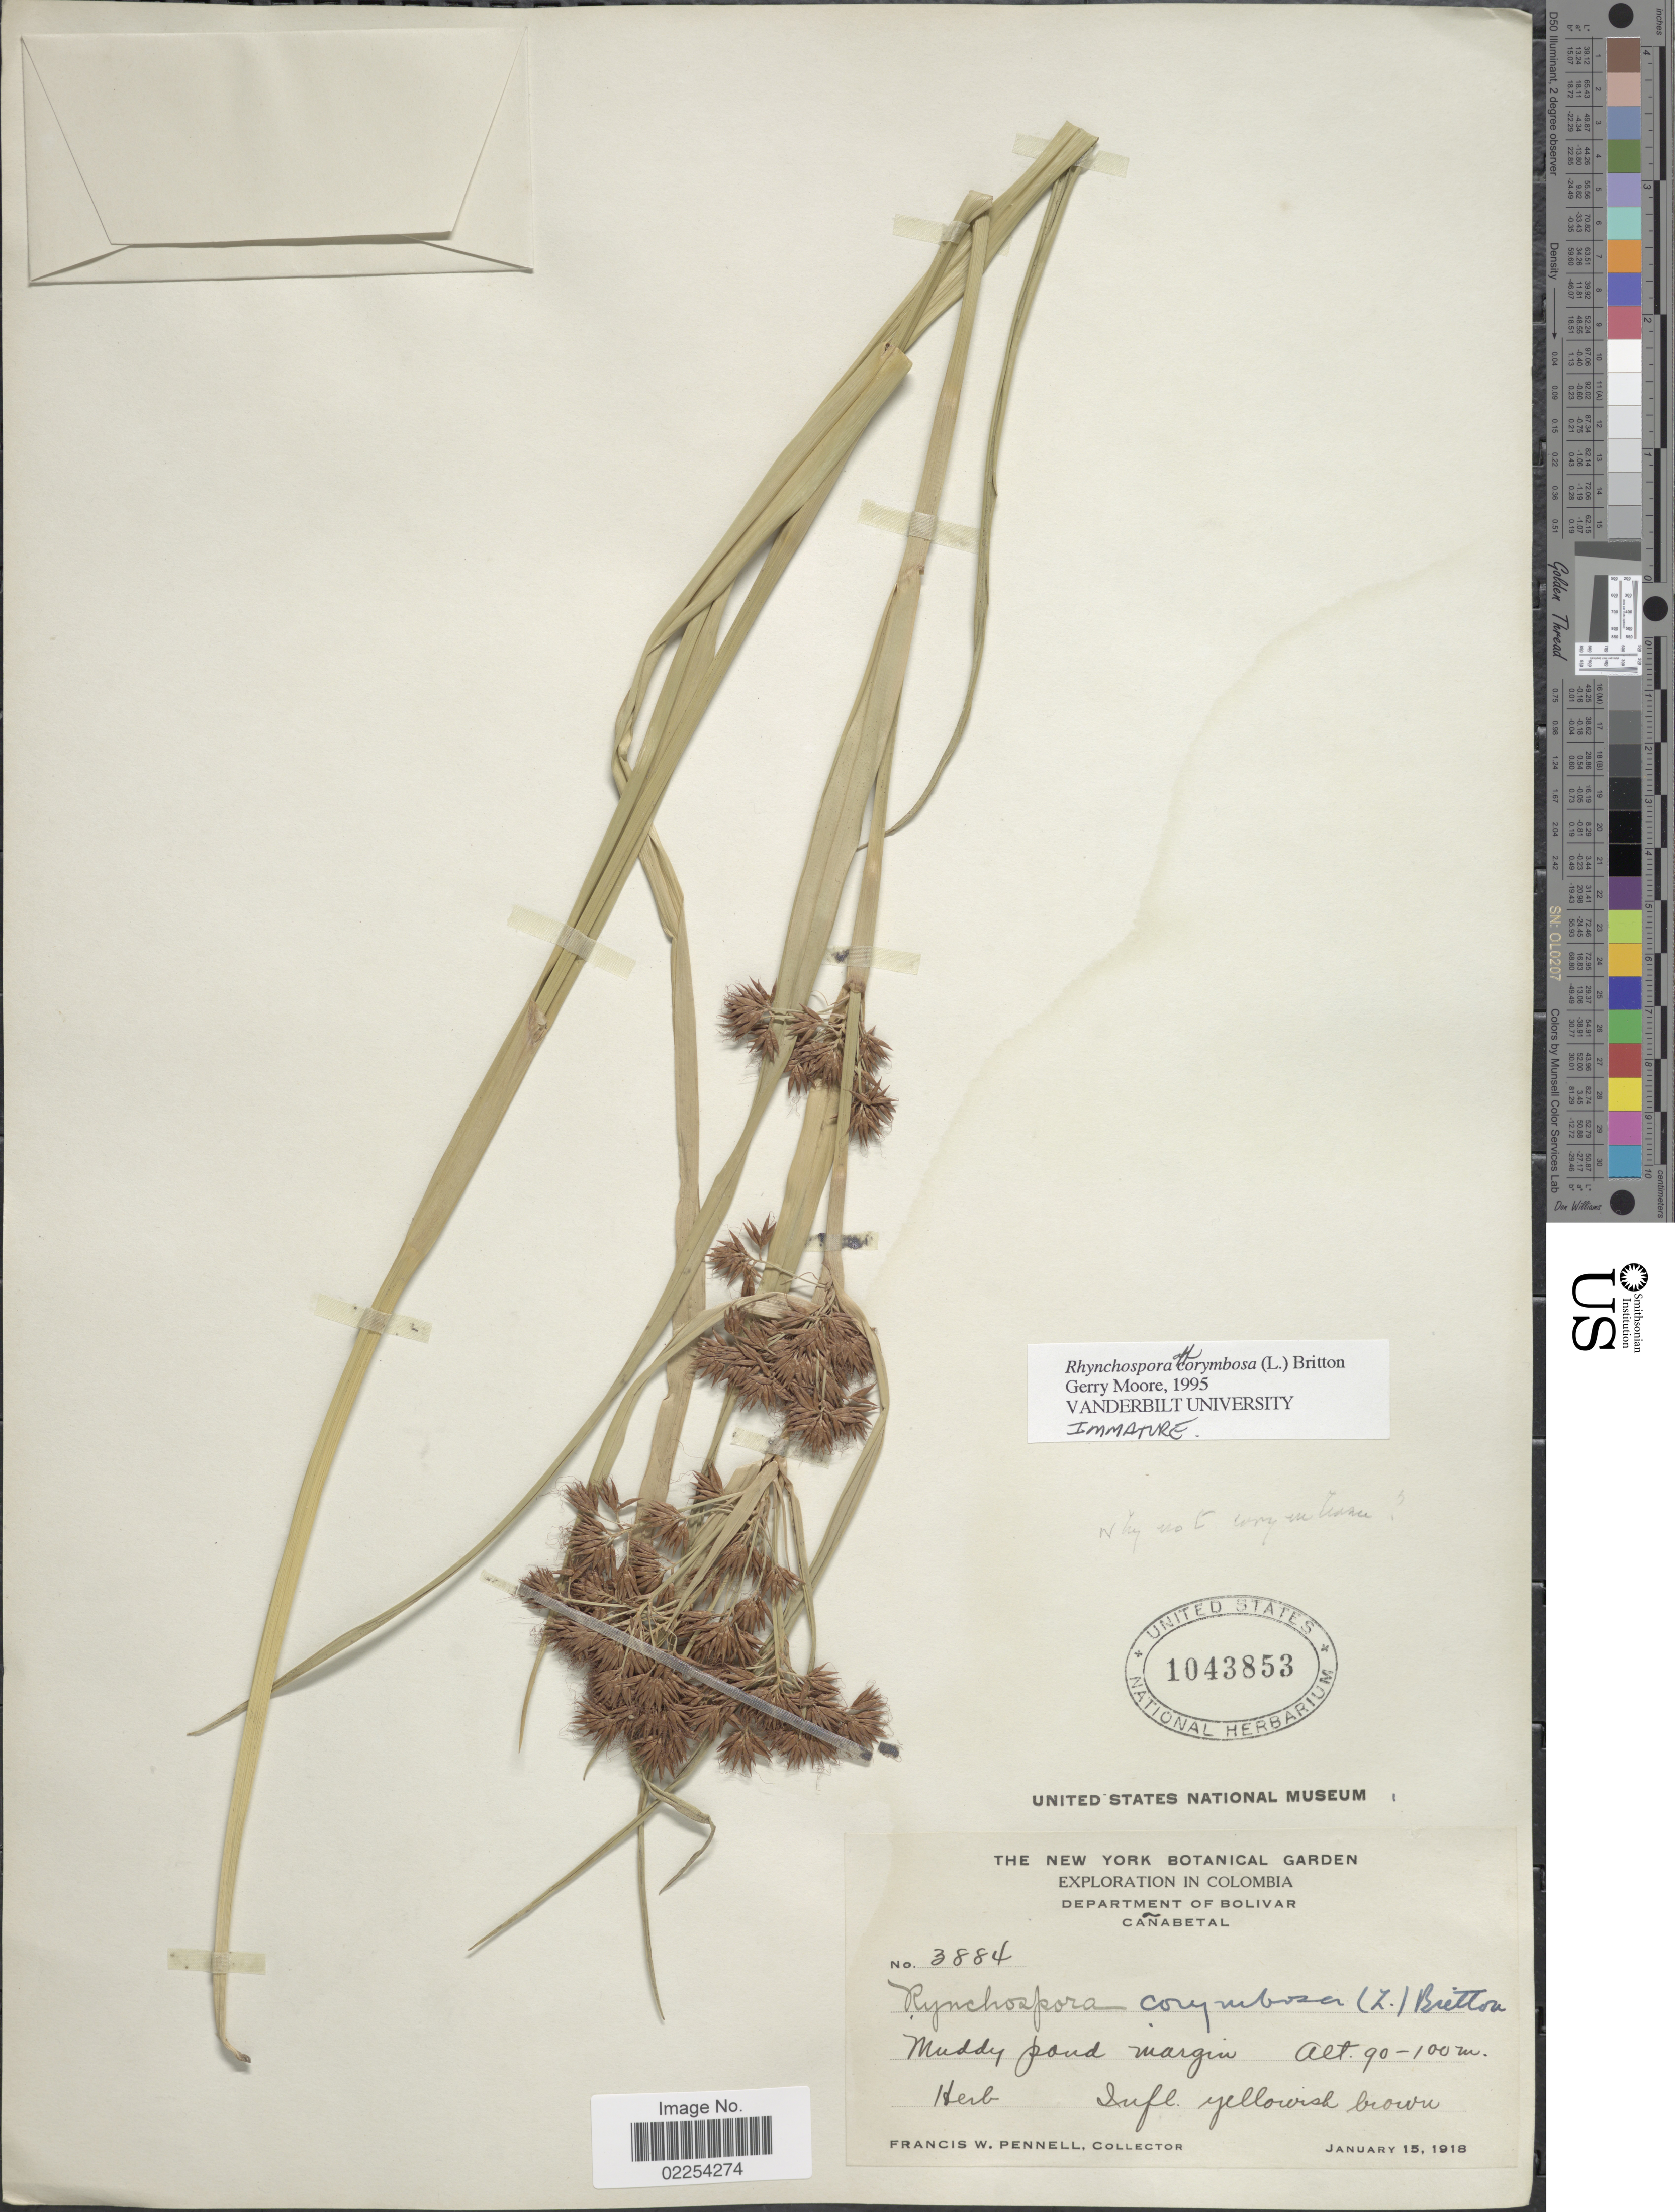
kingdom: Plantae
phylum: Tracheophyta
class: Liliopsida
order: Poales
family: Cyperaceae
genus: Rhynchospora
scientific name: Rhynchospora corymbosa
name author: (L.) Britton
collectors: F. W. Pennell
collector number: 3884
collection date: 1918-01-15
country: Colombia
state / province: Bolívar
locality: Department of Bolivar, Canabetal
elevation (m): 90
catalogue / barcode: US 1043853